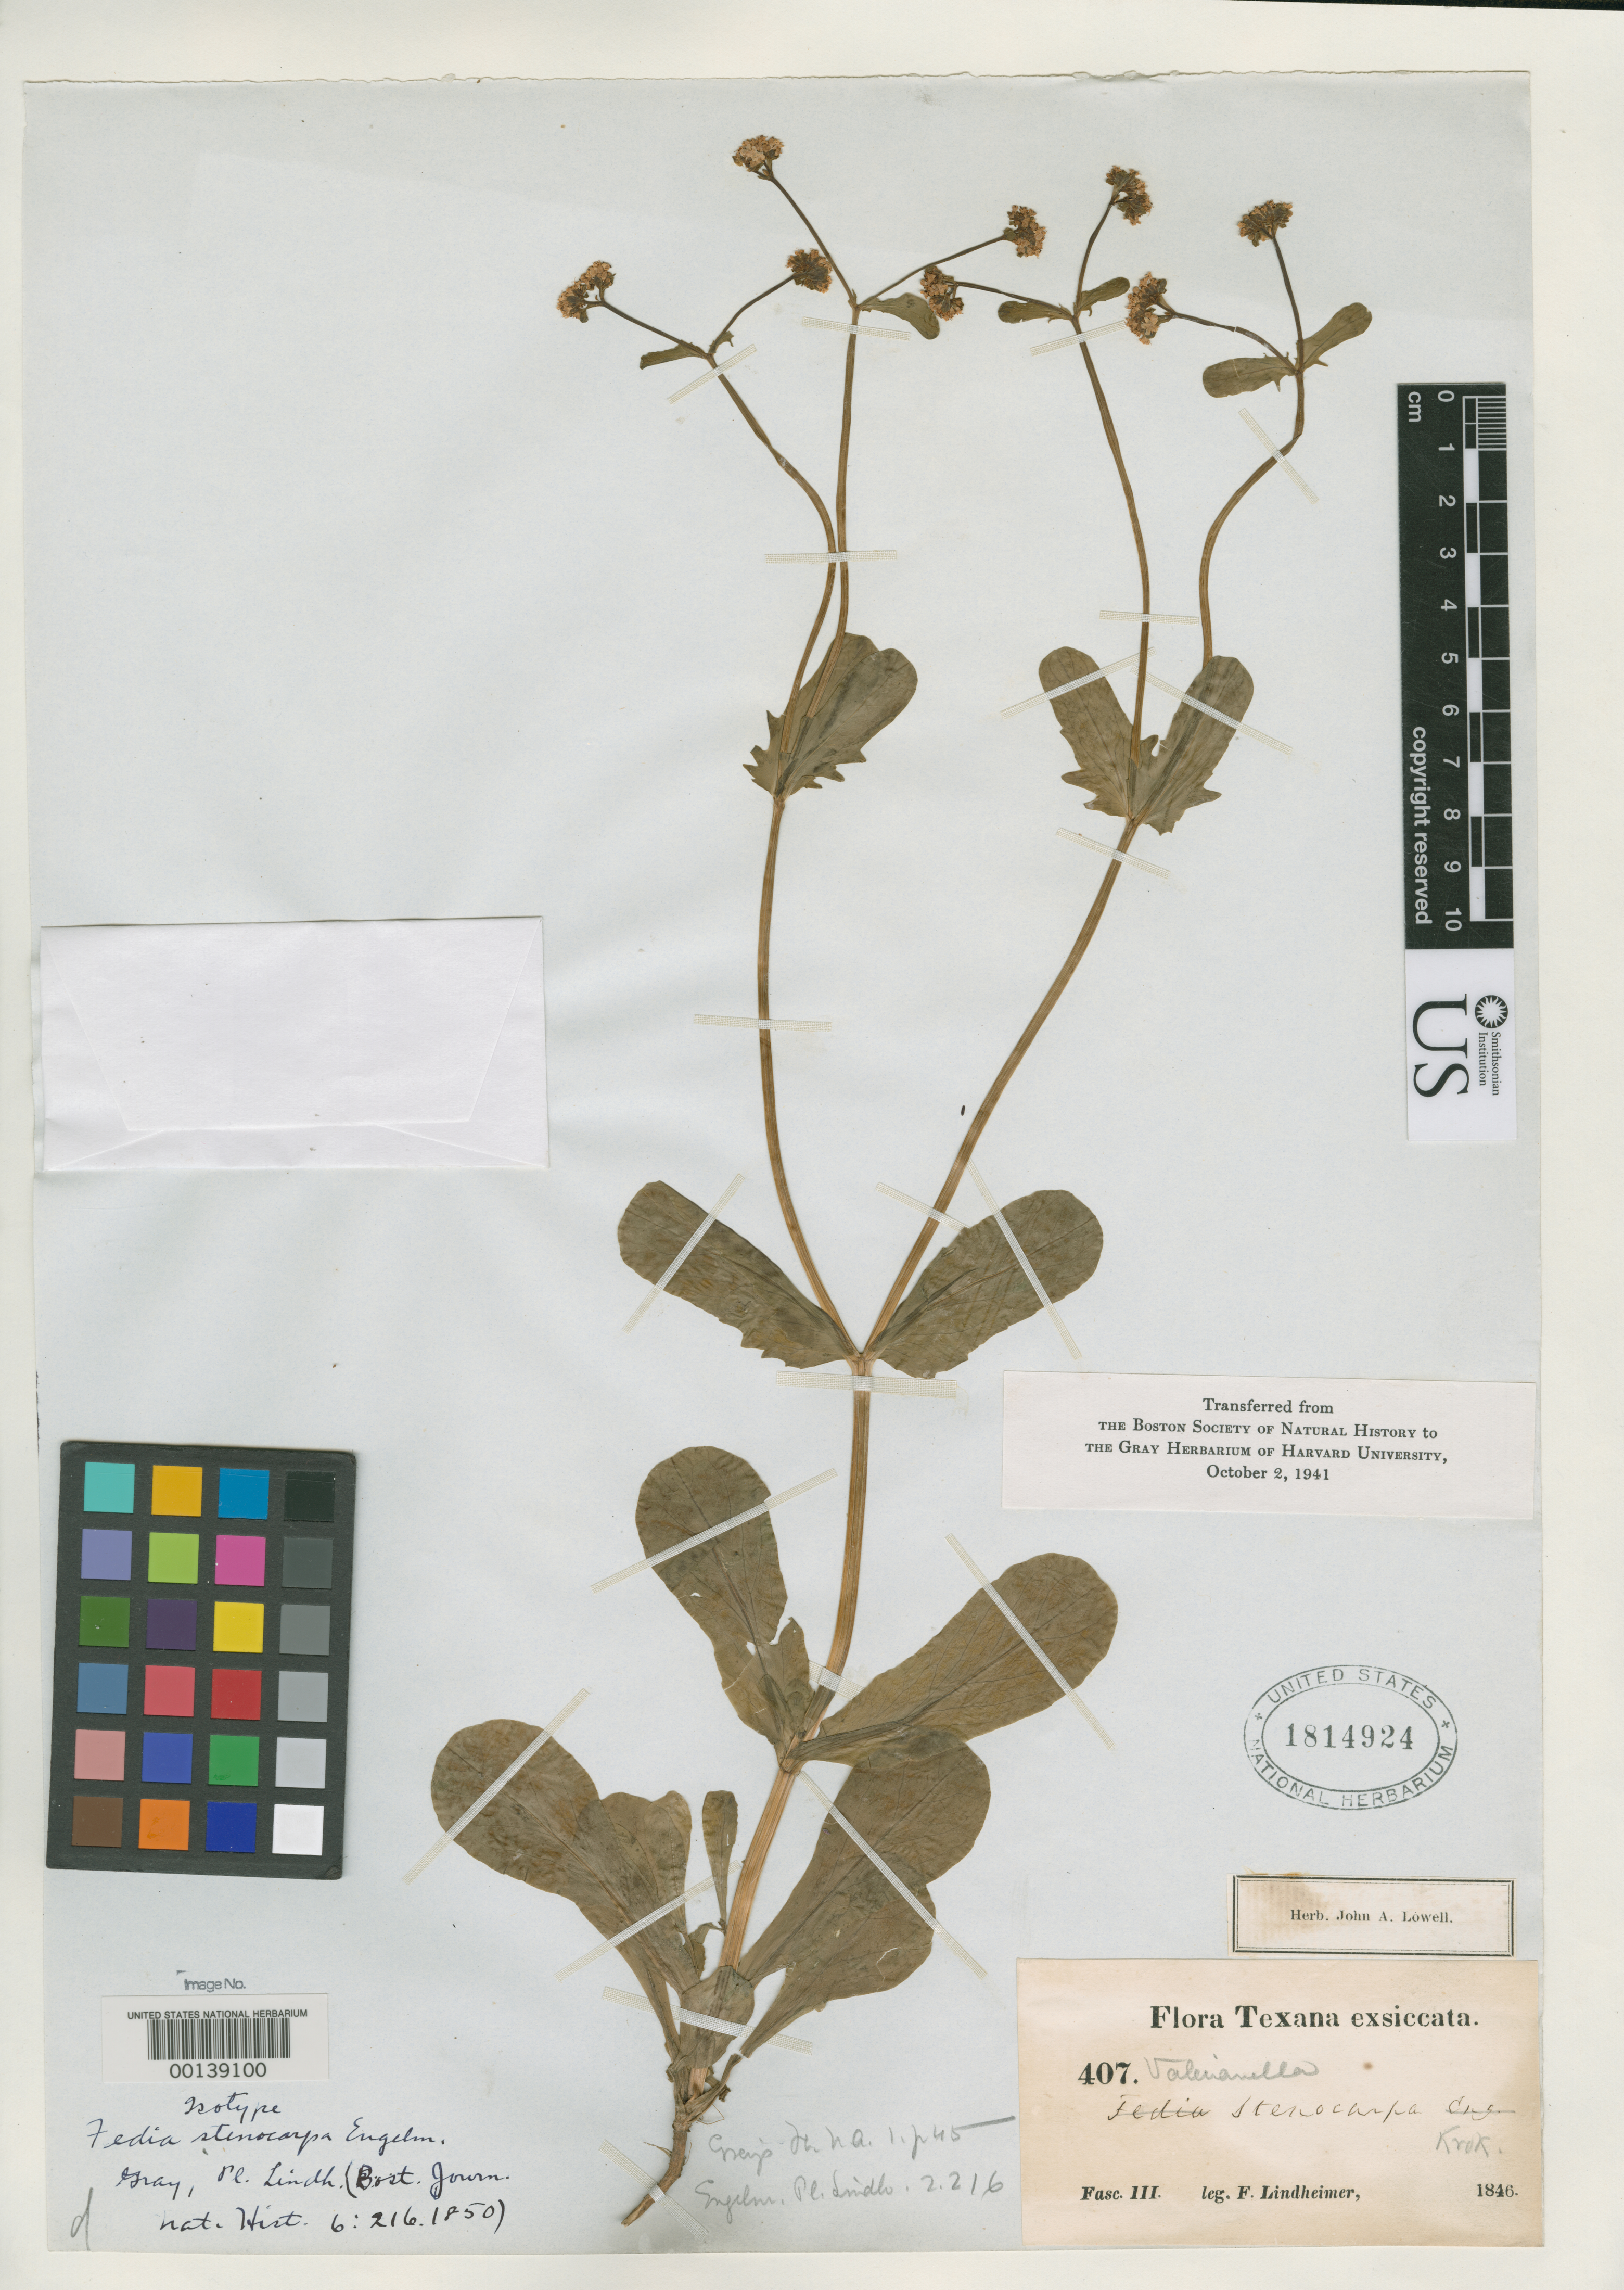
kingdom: Plantae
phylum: Tracheophyta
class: Magnoliopsida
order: Dipsacales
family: Caprifoliaceae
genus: Fedia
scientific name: Fedia stenocarpa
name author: Engelm. ex A. Gray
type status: Isotype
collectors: F. J. Lindheimer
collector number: III 407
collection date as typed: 1846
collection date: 1846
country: United States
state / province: Texas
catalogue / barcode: US 1814924